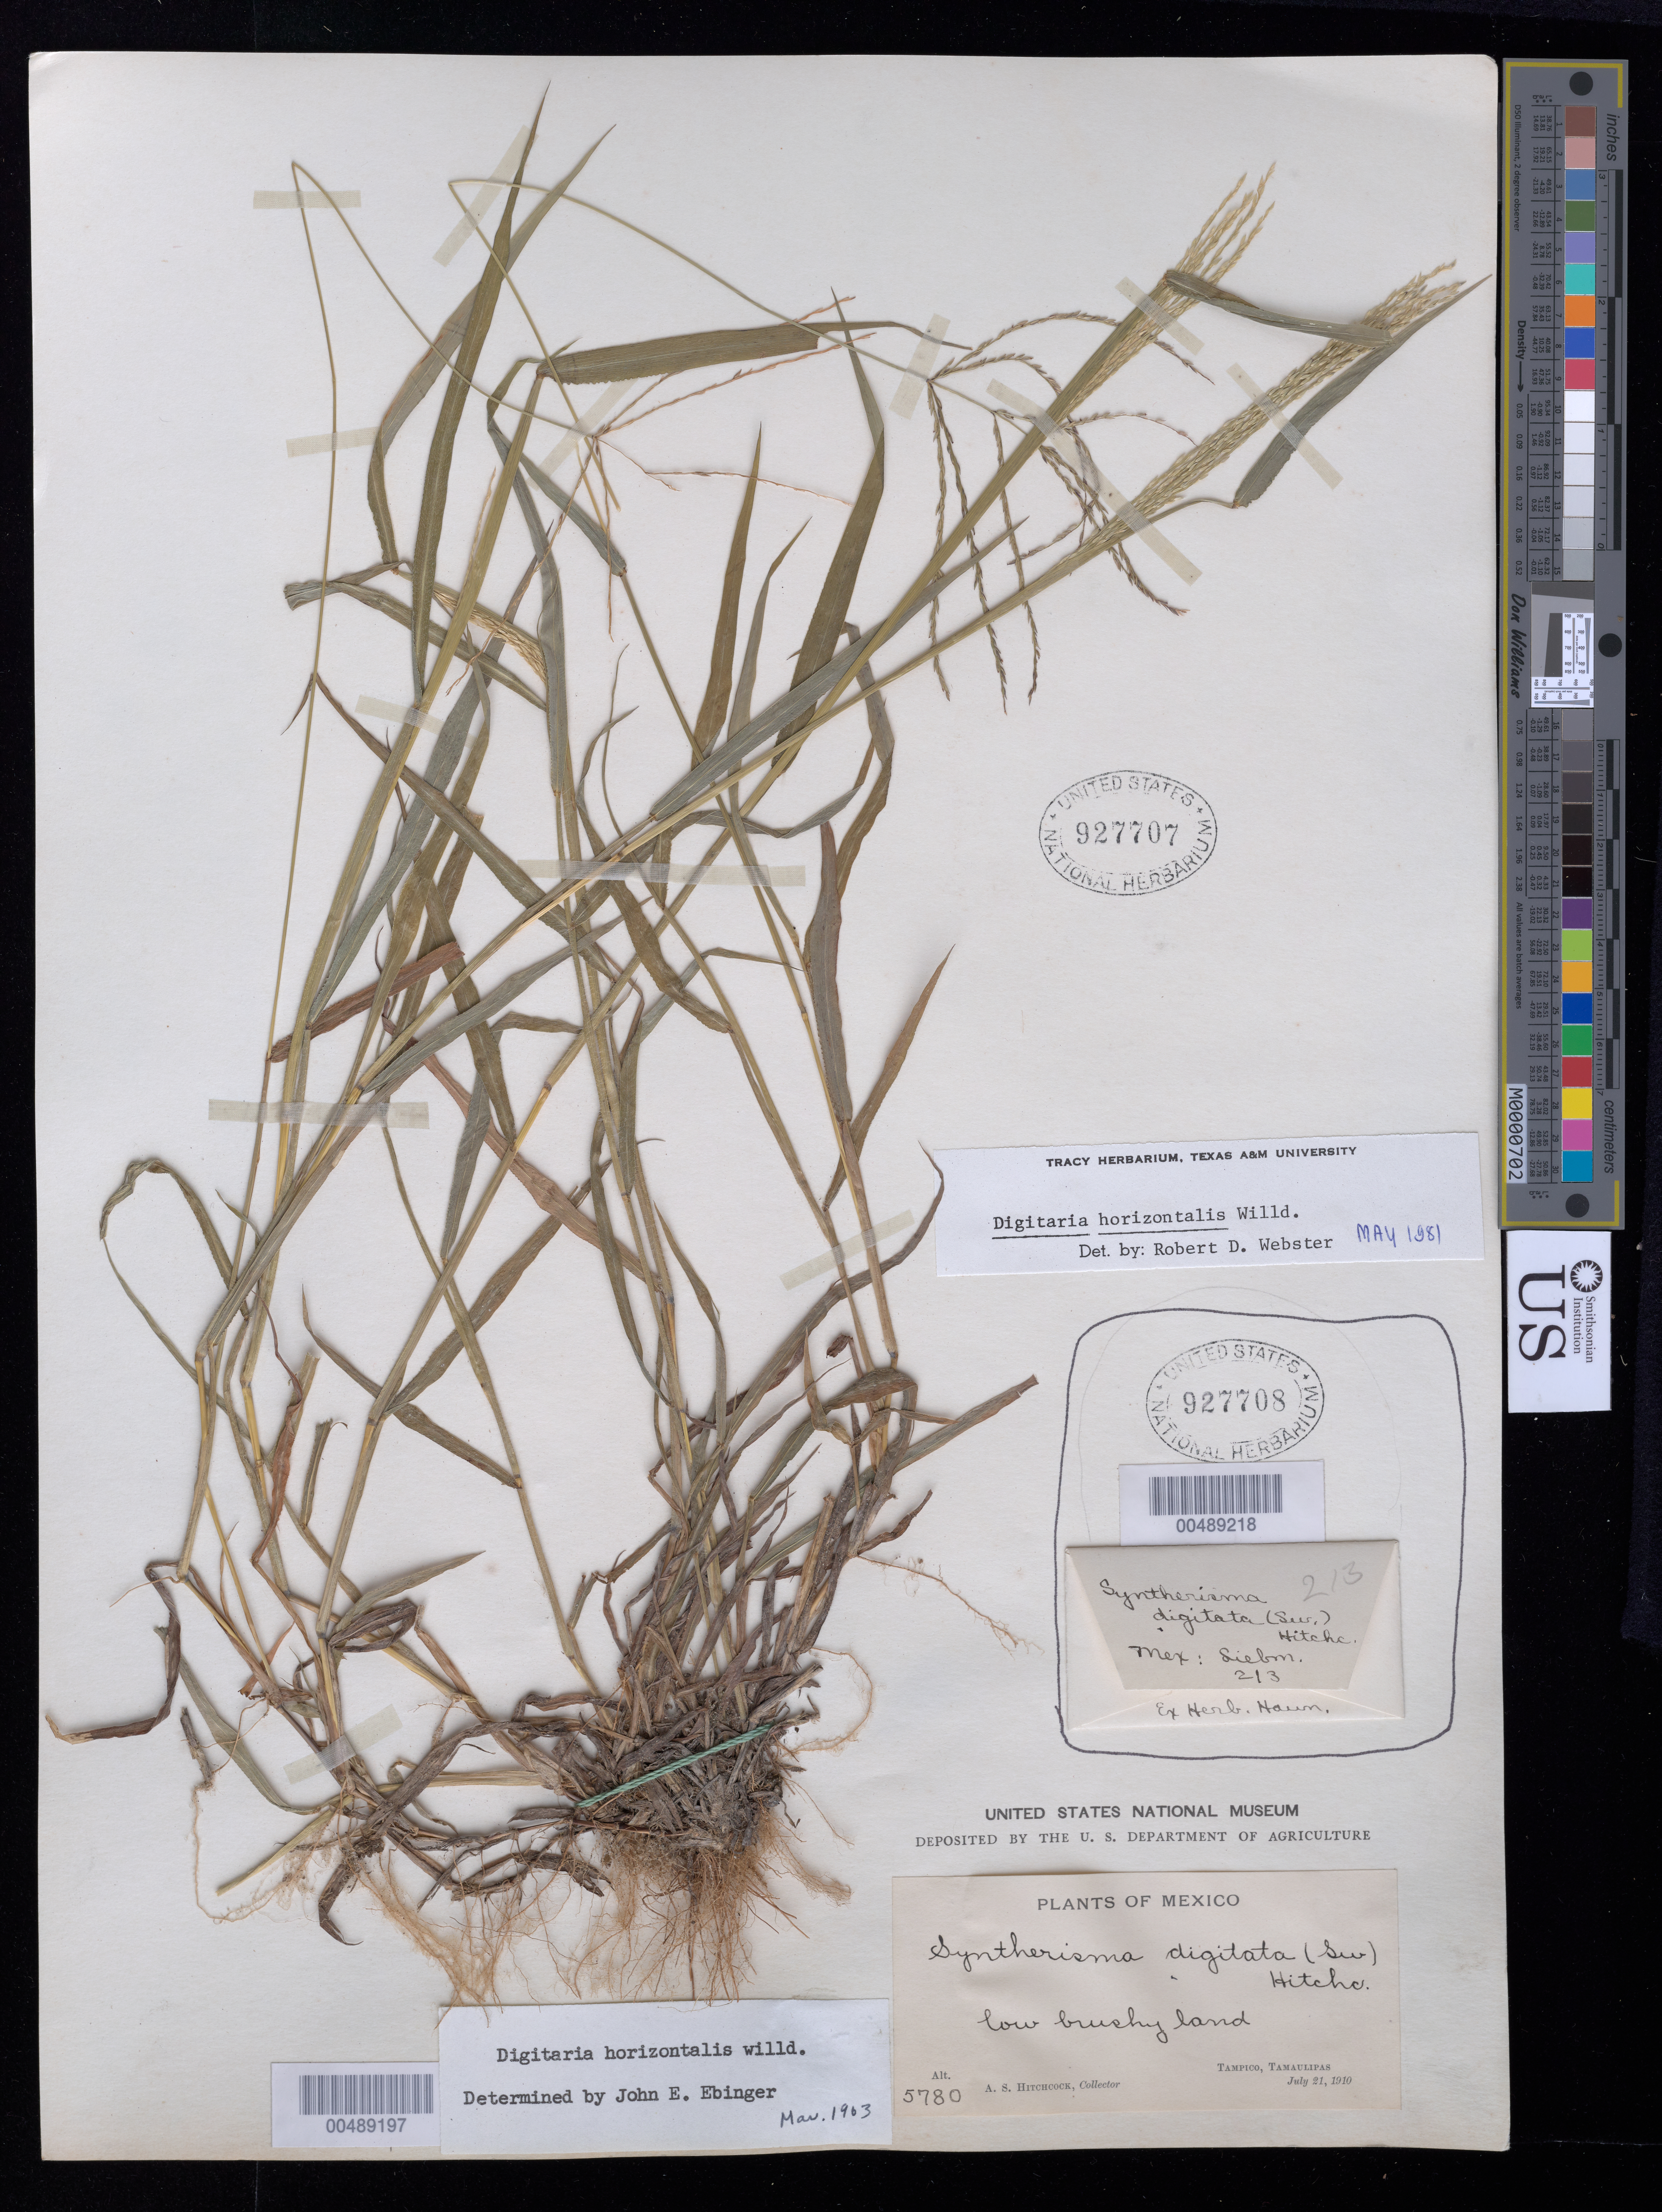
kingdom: Plantae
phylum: Tracheophyta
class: Liliopsida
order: Poales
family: Poaceae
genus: Digitaria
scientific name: Digitaria horizontalis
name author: Willd.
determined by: Webster, Robert D.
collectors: A. S. Hitchcock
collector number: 5780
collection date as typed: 21 Jul 1910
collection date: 1910-07-21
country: Mexico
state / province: Tamaulipas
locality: Tampico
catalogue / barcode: US 927707